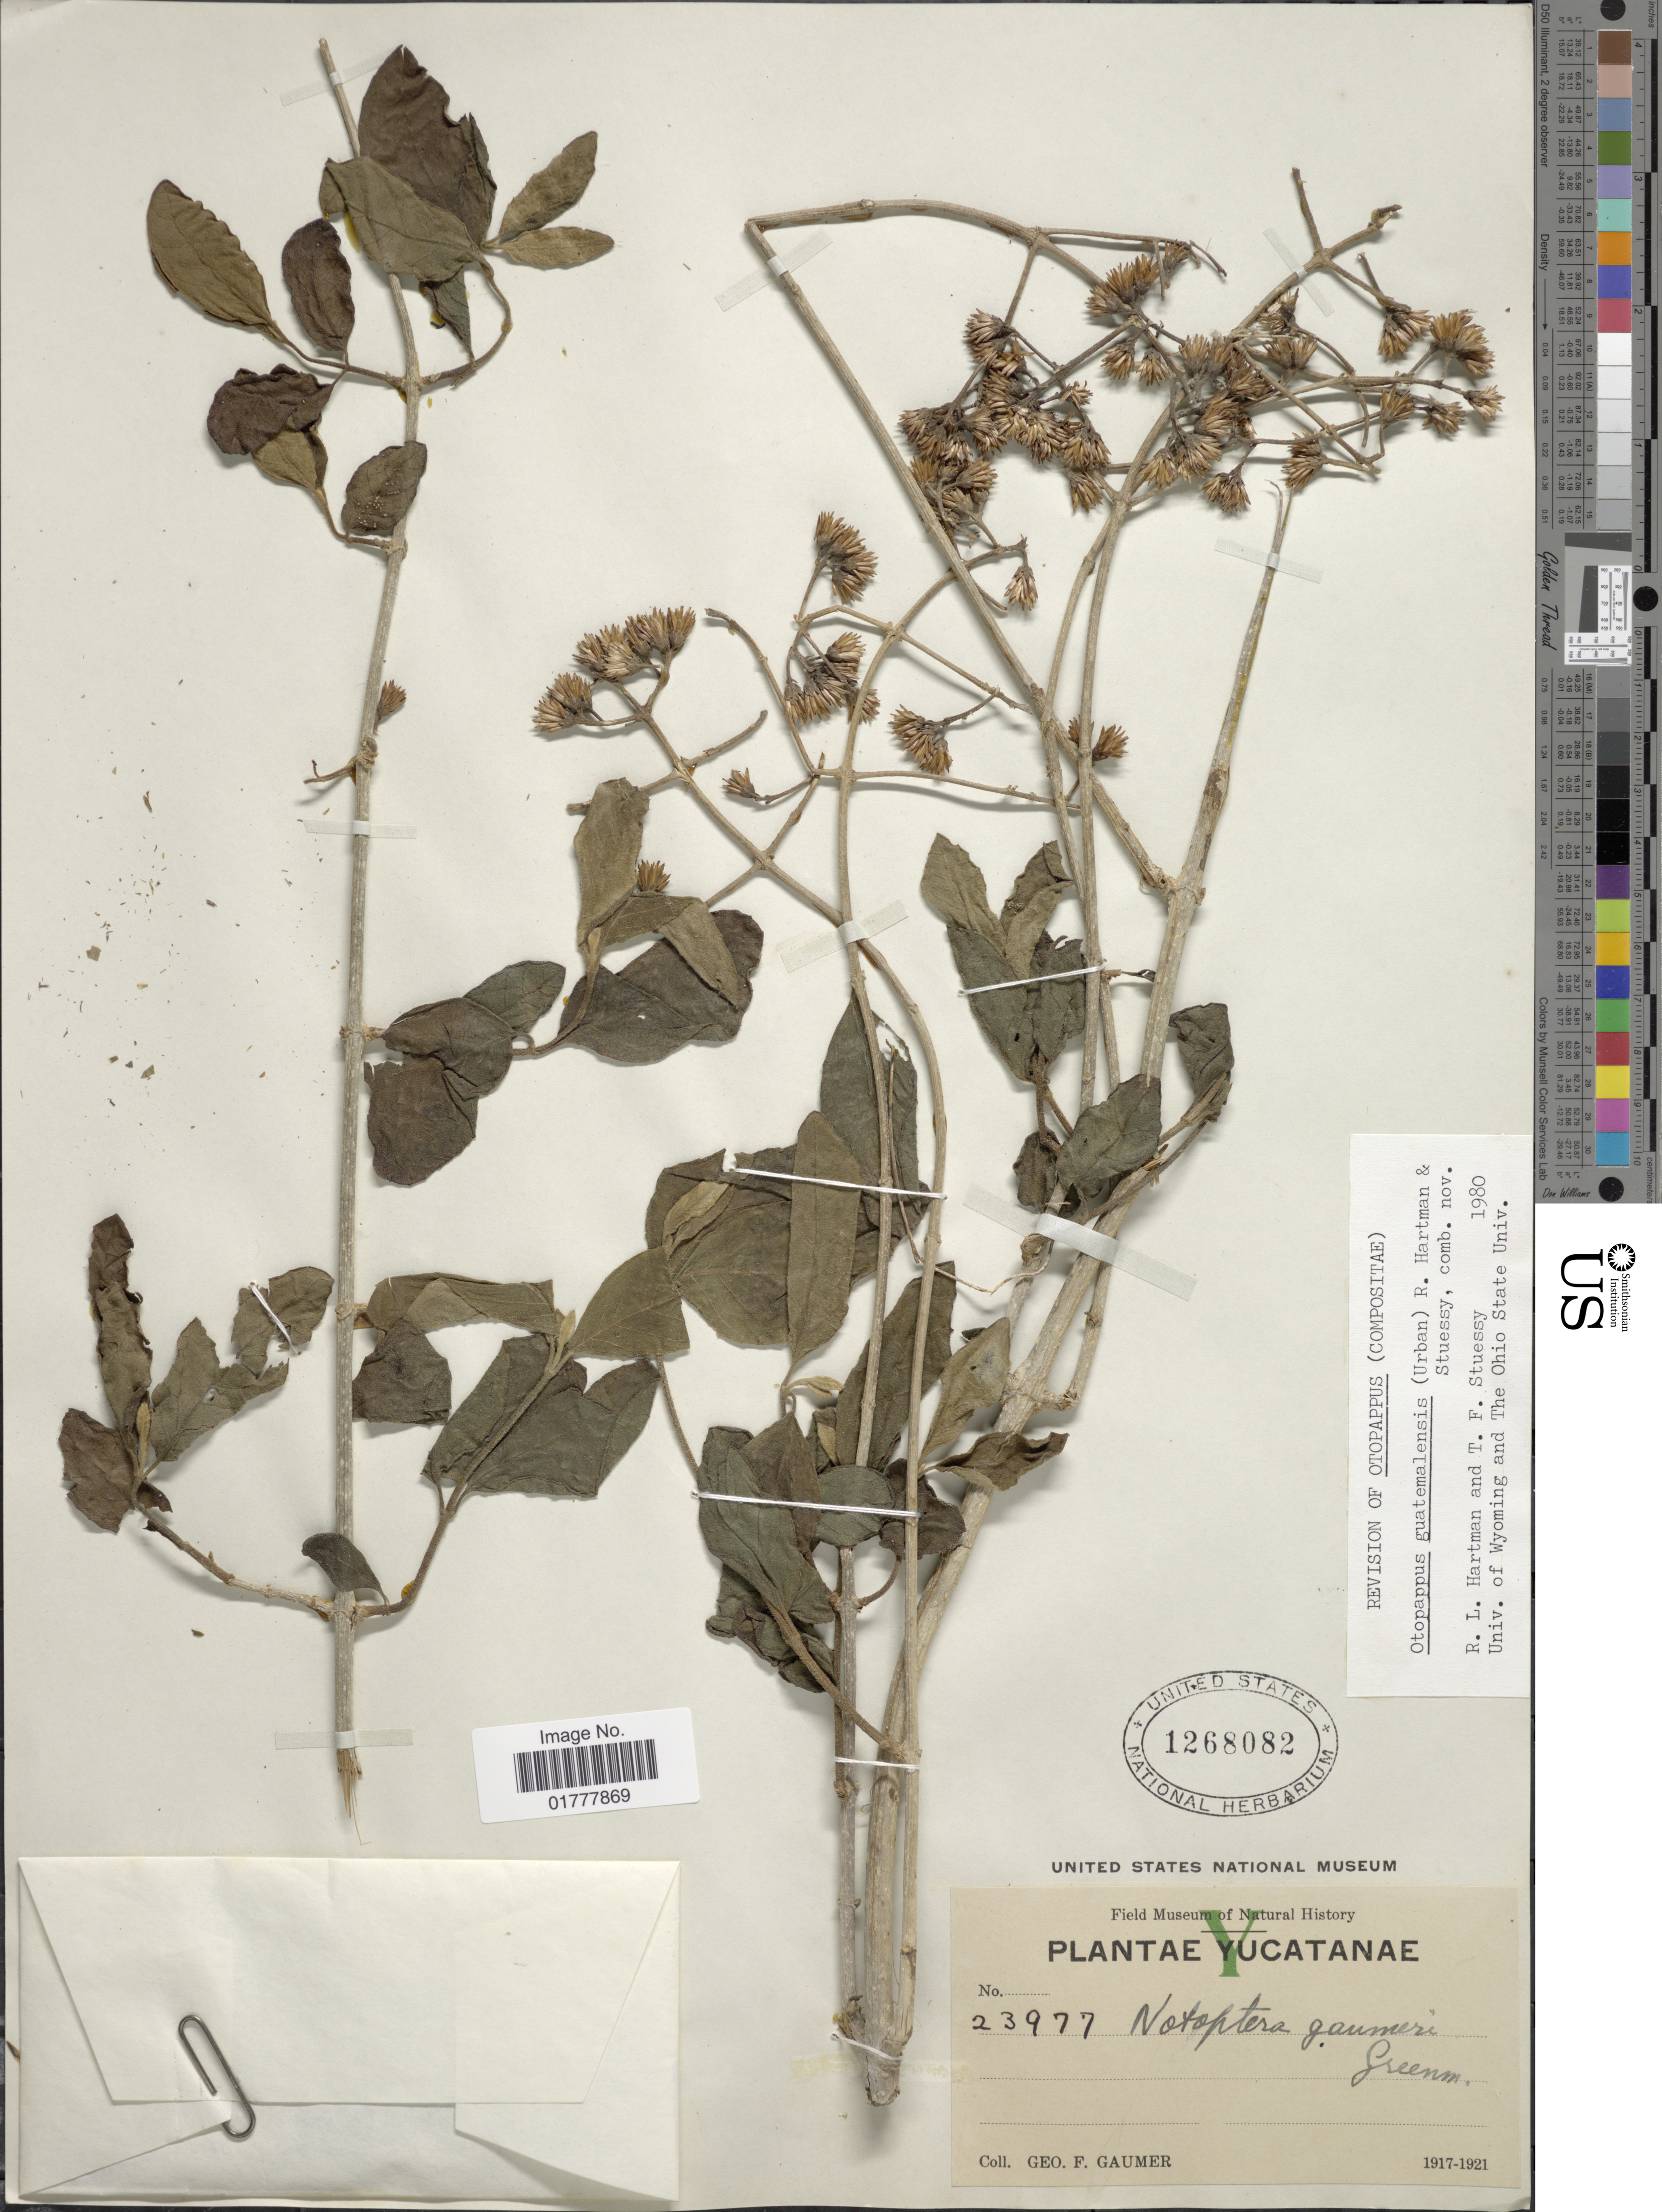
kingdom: Plantae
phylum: Tracheophyta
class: Magnoliopsida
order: Asterales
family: Asteraceae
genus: Otopappus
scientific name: Otopappus guatemalensis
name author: (Urb.) R.L. Hartm. & Steussy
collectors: G. F. Gaumer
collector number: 23977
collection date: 1917/1921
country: Mexico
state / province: Yucatán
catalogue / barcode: US 1268082